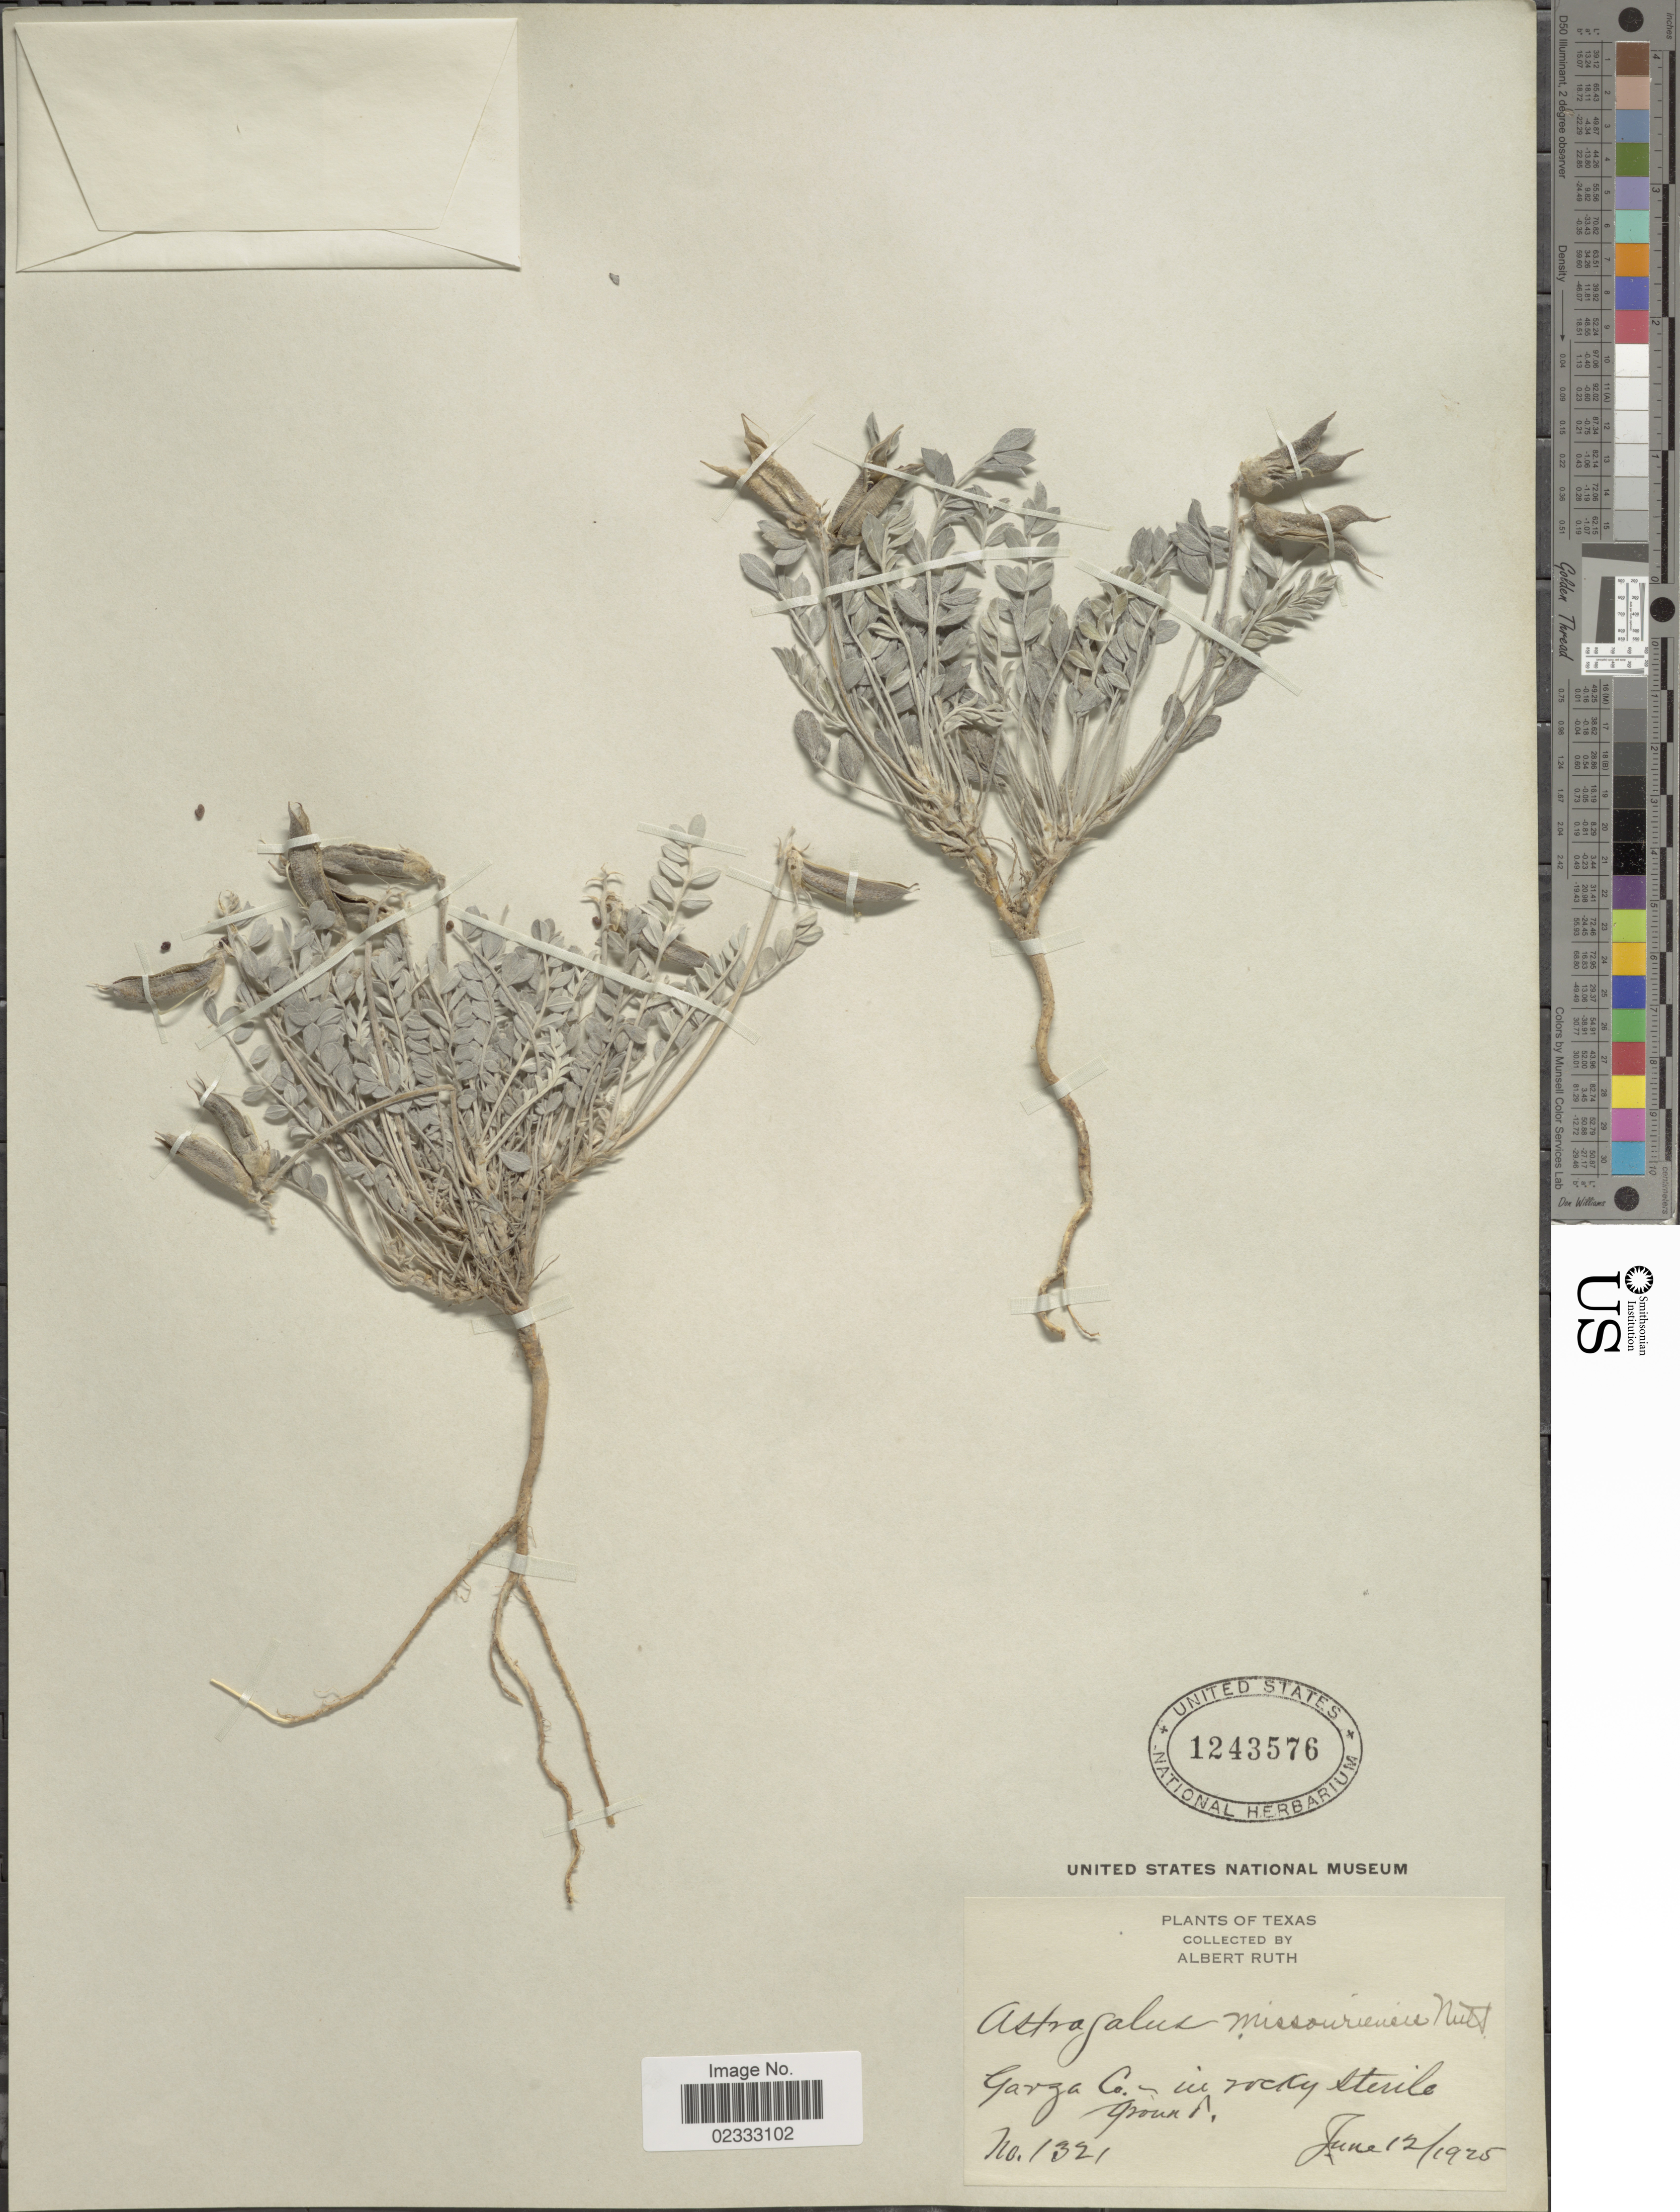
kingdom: Plantae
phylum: Tracheophyta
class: Magnoliopsida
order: Fabales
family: Fabaceae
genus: Astragalus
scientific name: Astragalus missouriensis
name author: Nutt.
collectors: A. Ruth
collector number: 1321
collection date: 1925-06-12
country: United States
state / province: Texas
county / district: Garza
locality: Garza Co. in rocky sterile ground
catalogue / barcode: US 1243576